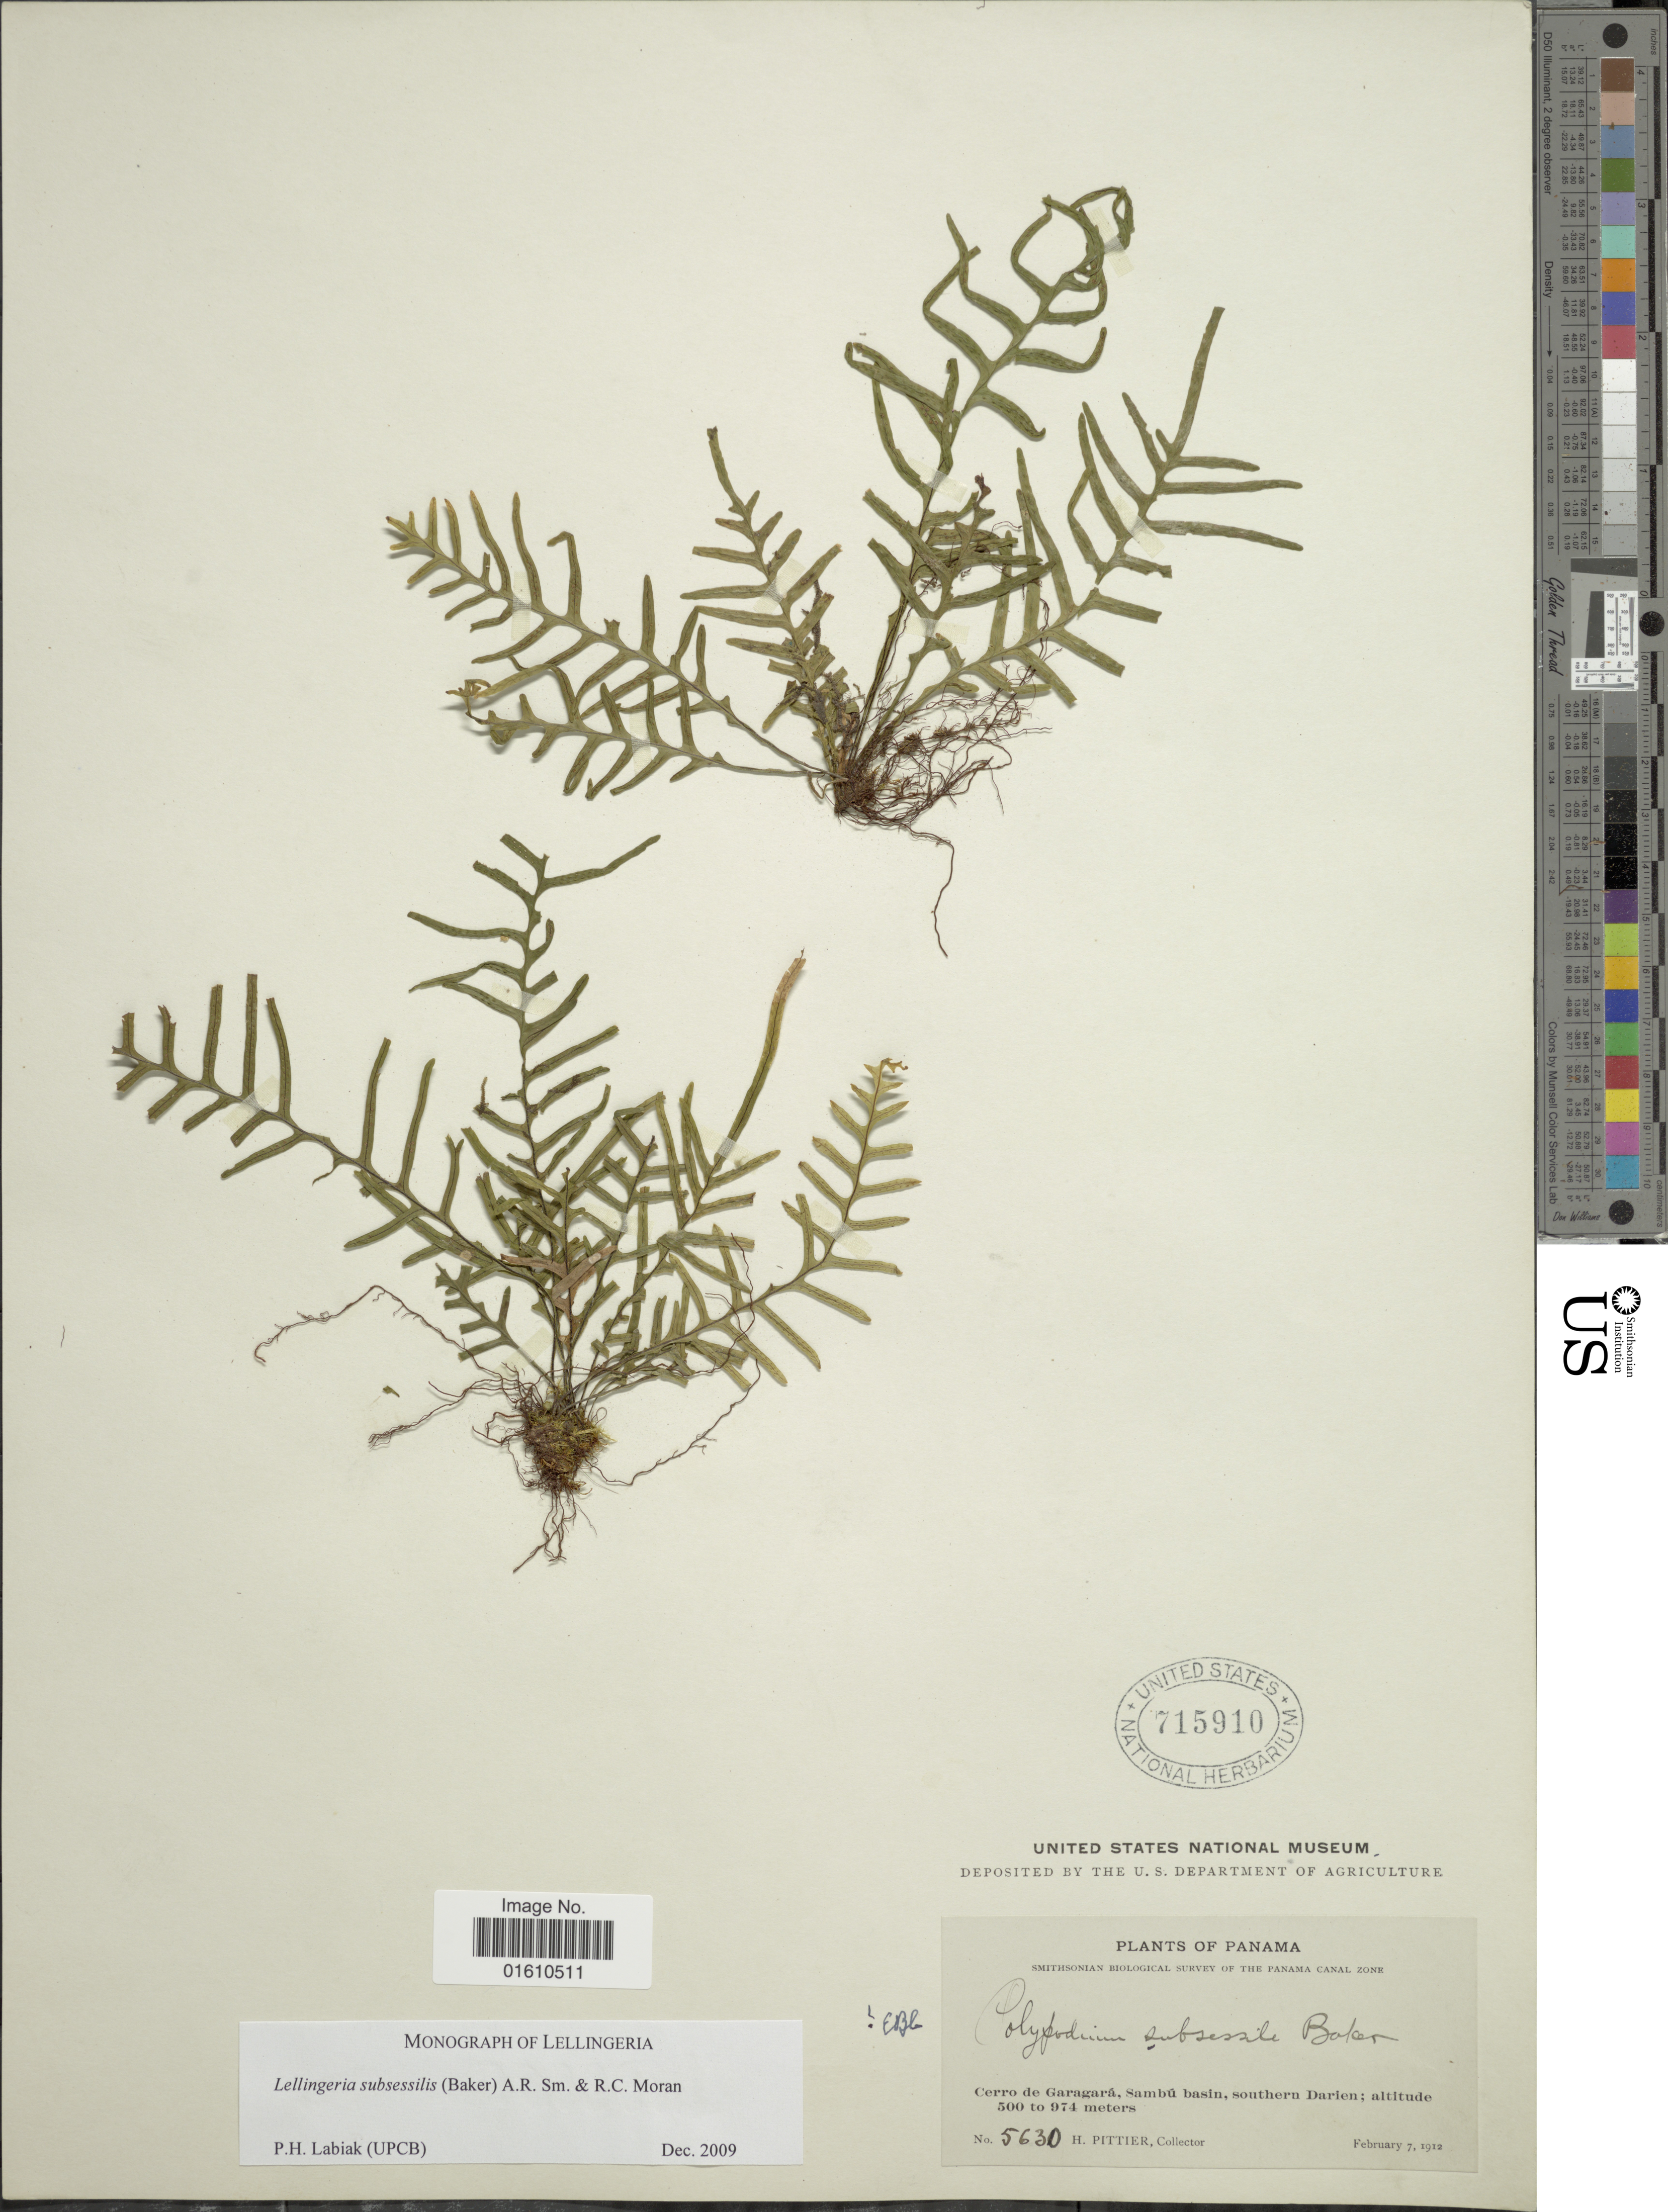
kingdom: Plantae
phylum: Tracheophyta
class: Polypodiopsida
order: Polypodiales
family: Polypodiaceae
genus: Lellingeria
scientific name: Lellingeria subsessilis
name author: (Baker) A.R. Sm. & R.C. Moran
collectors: H. F. Pittier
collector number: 5630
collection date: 1912-02-07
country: Panama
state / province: Darién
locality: Cerro de Garagara, Sambu basin, Southern Darien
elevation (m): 500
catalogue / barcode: US 715910